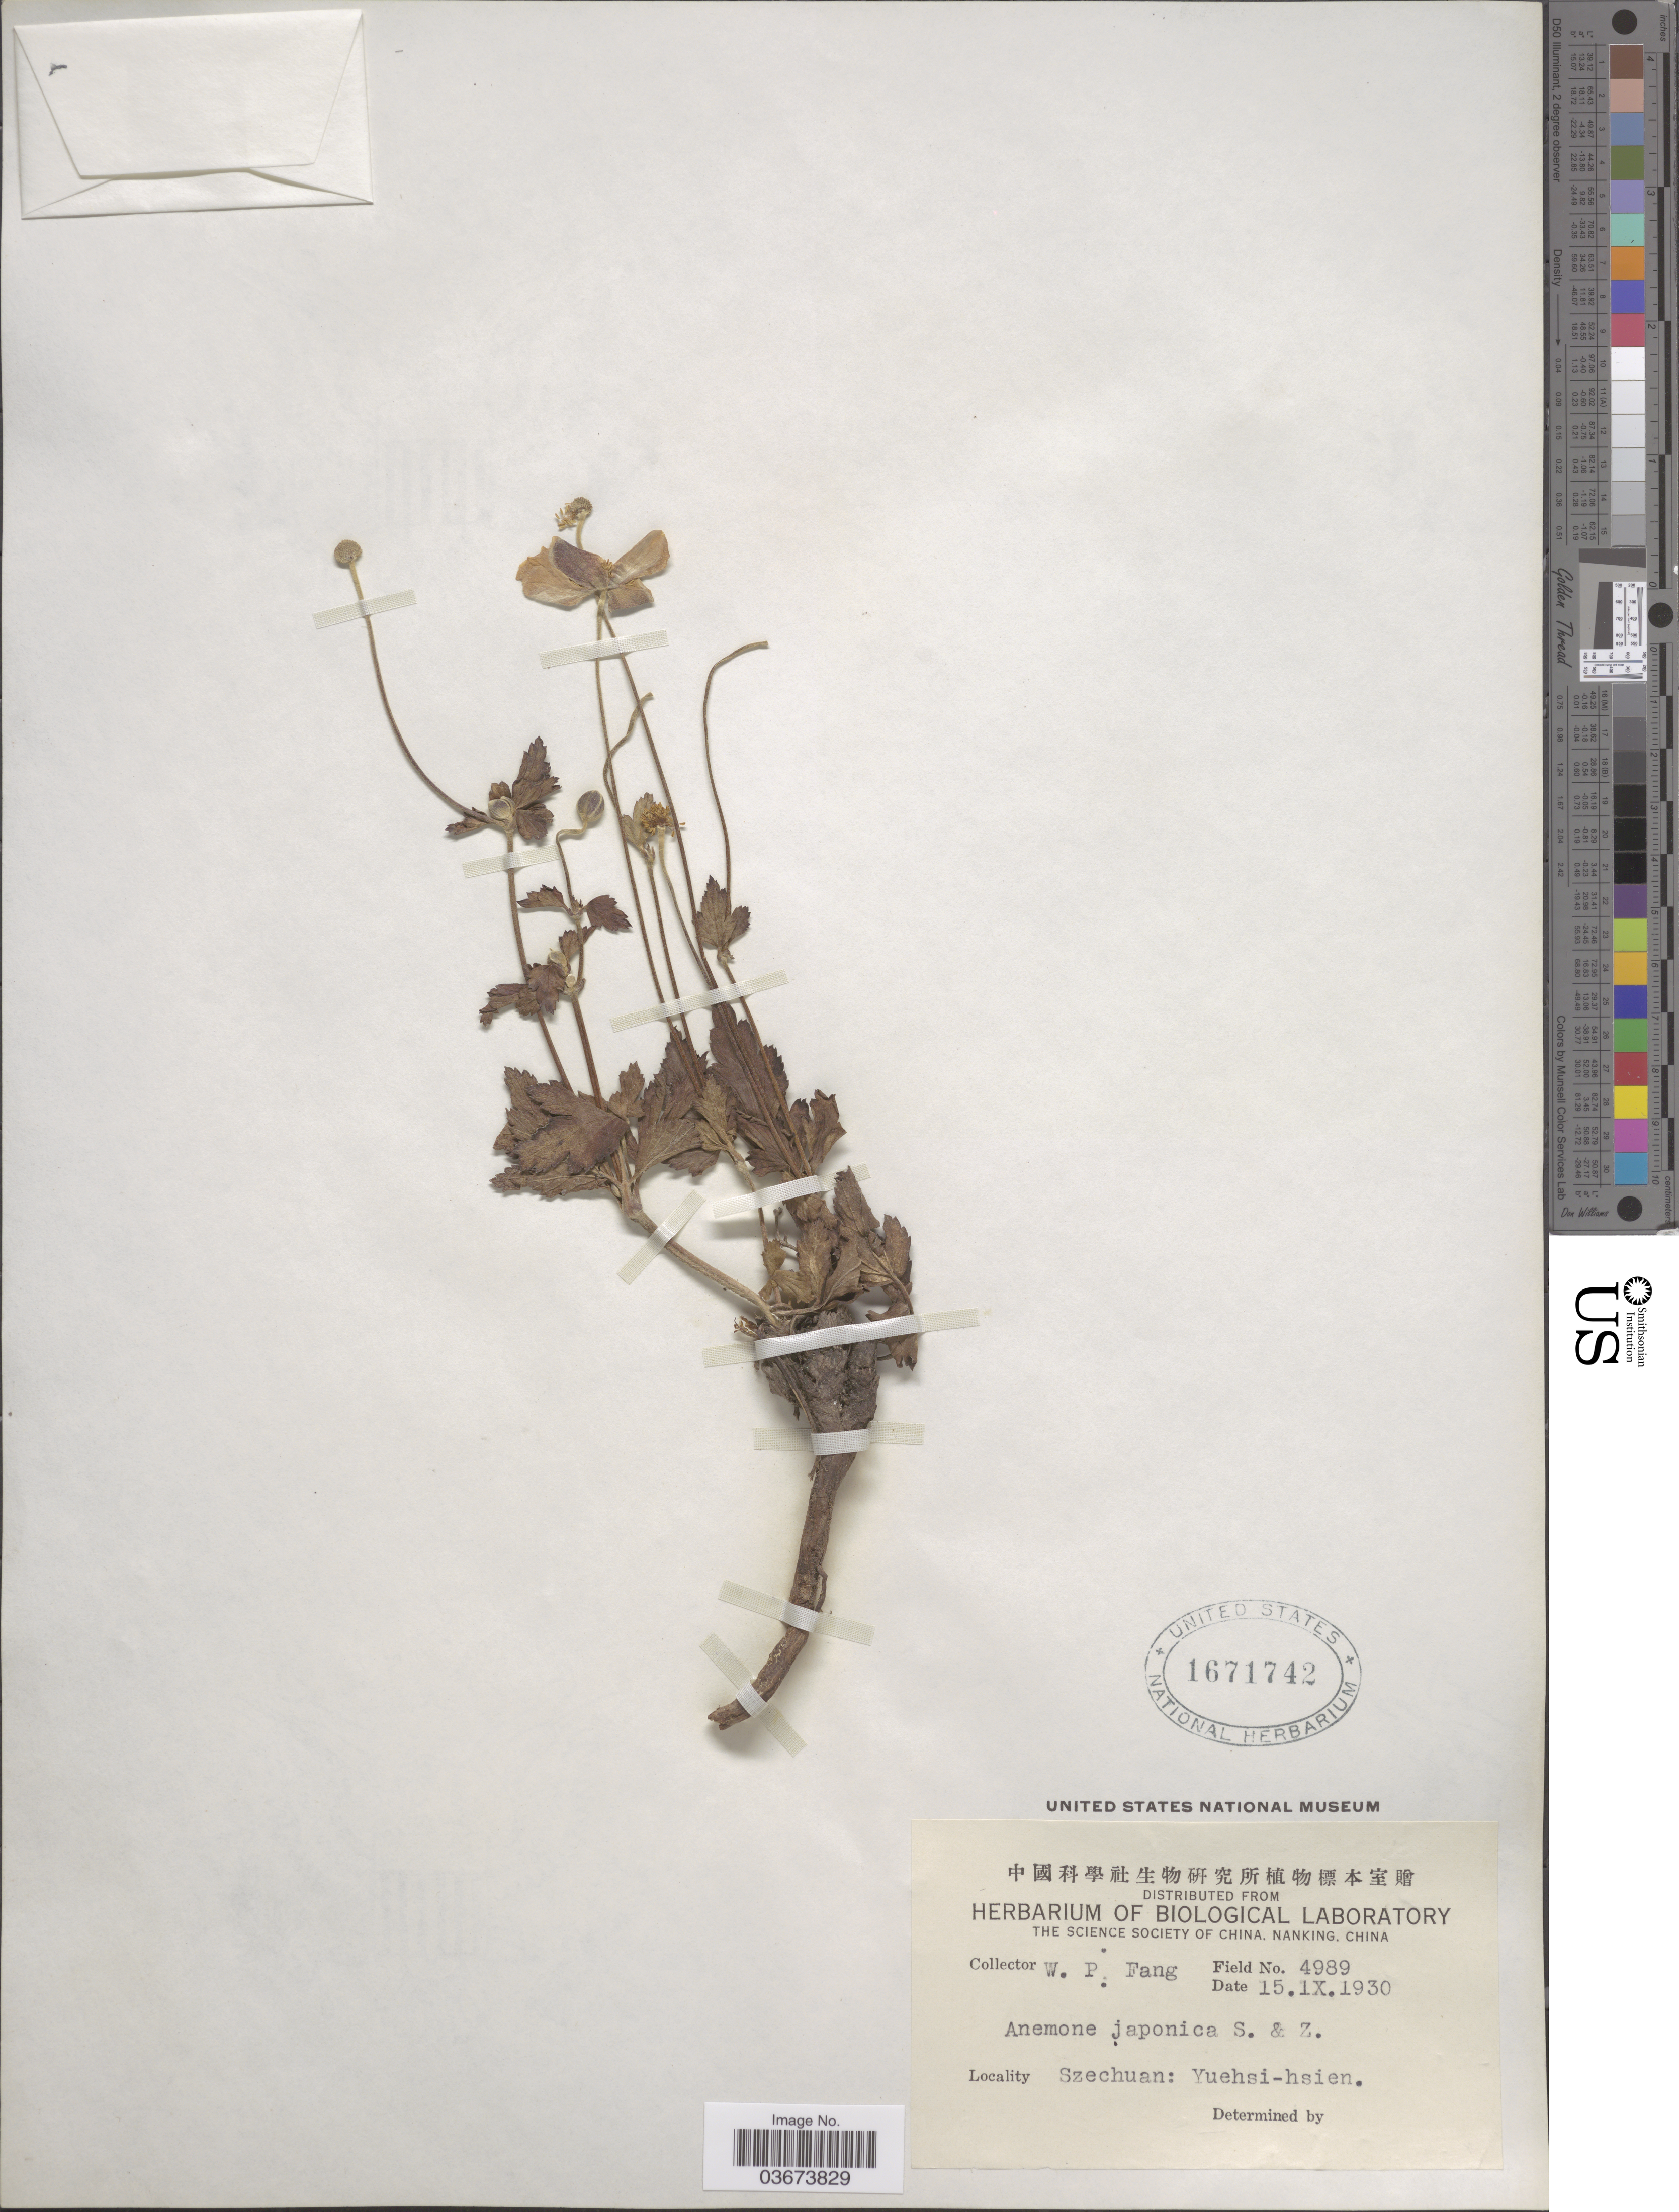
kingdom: Plantae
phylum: Tracheophyta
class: Magnoliopsida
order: Ranunculales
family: Ranunculaceae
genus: Anemone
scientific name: Anemone japonica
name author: Houtt.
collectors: W. P. Fang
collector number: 4989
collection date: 1930-09-15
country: China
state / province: Sichuan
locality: Szechuan: Yuehsu-hsien.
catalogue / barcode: US 1671742